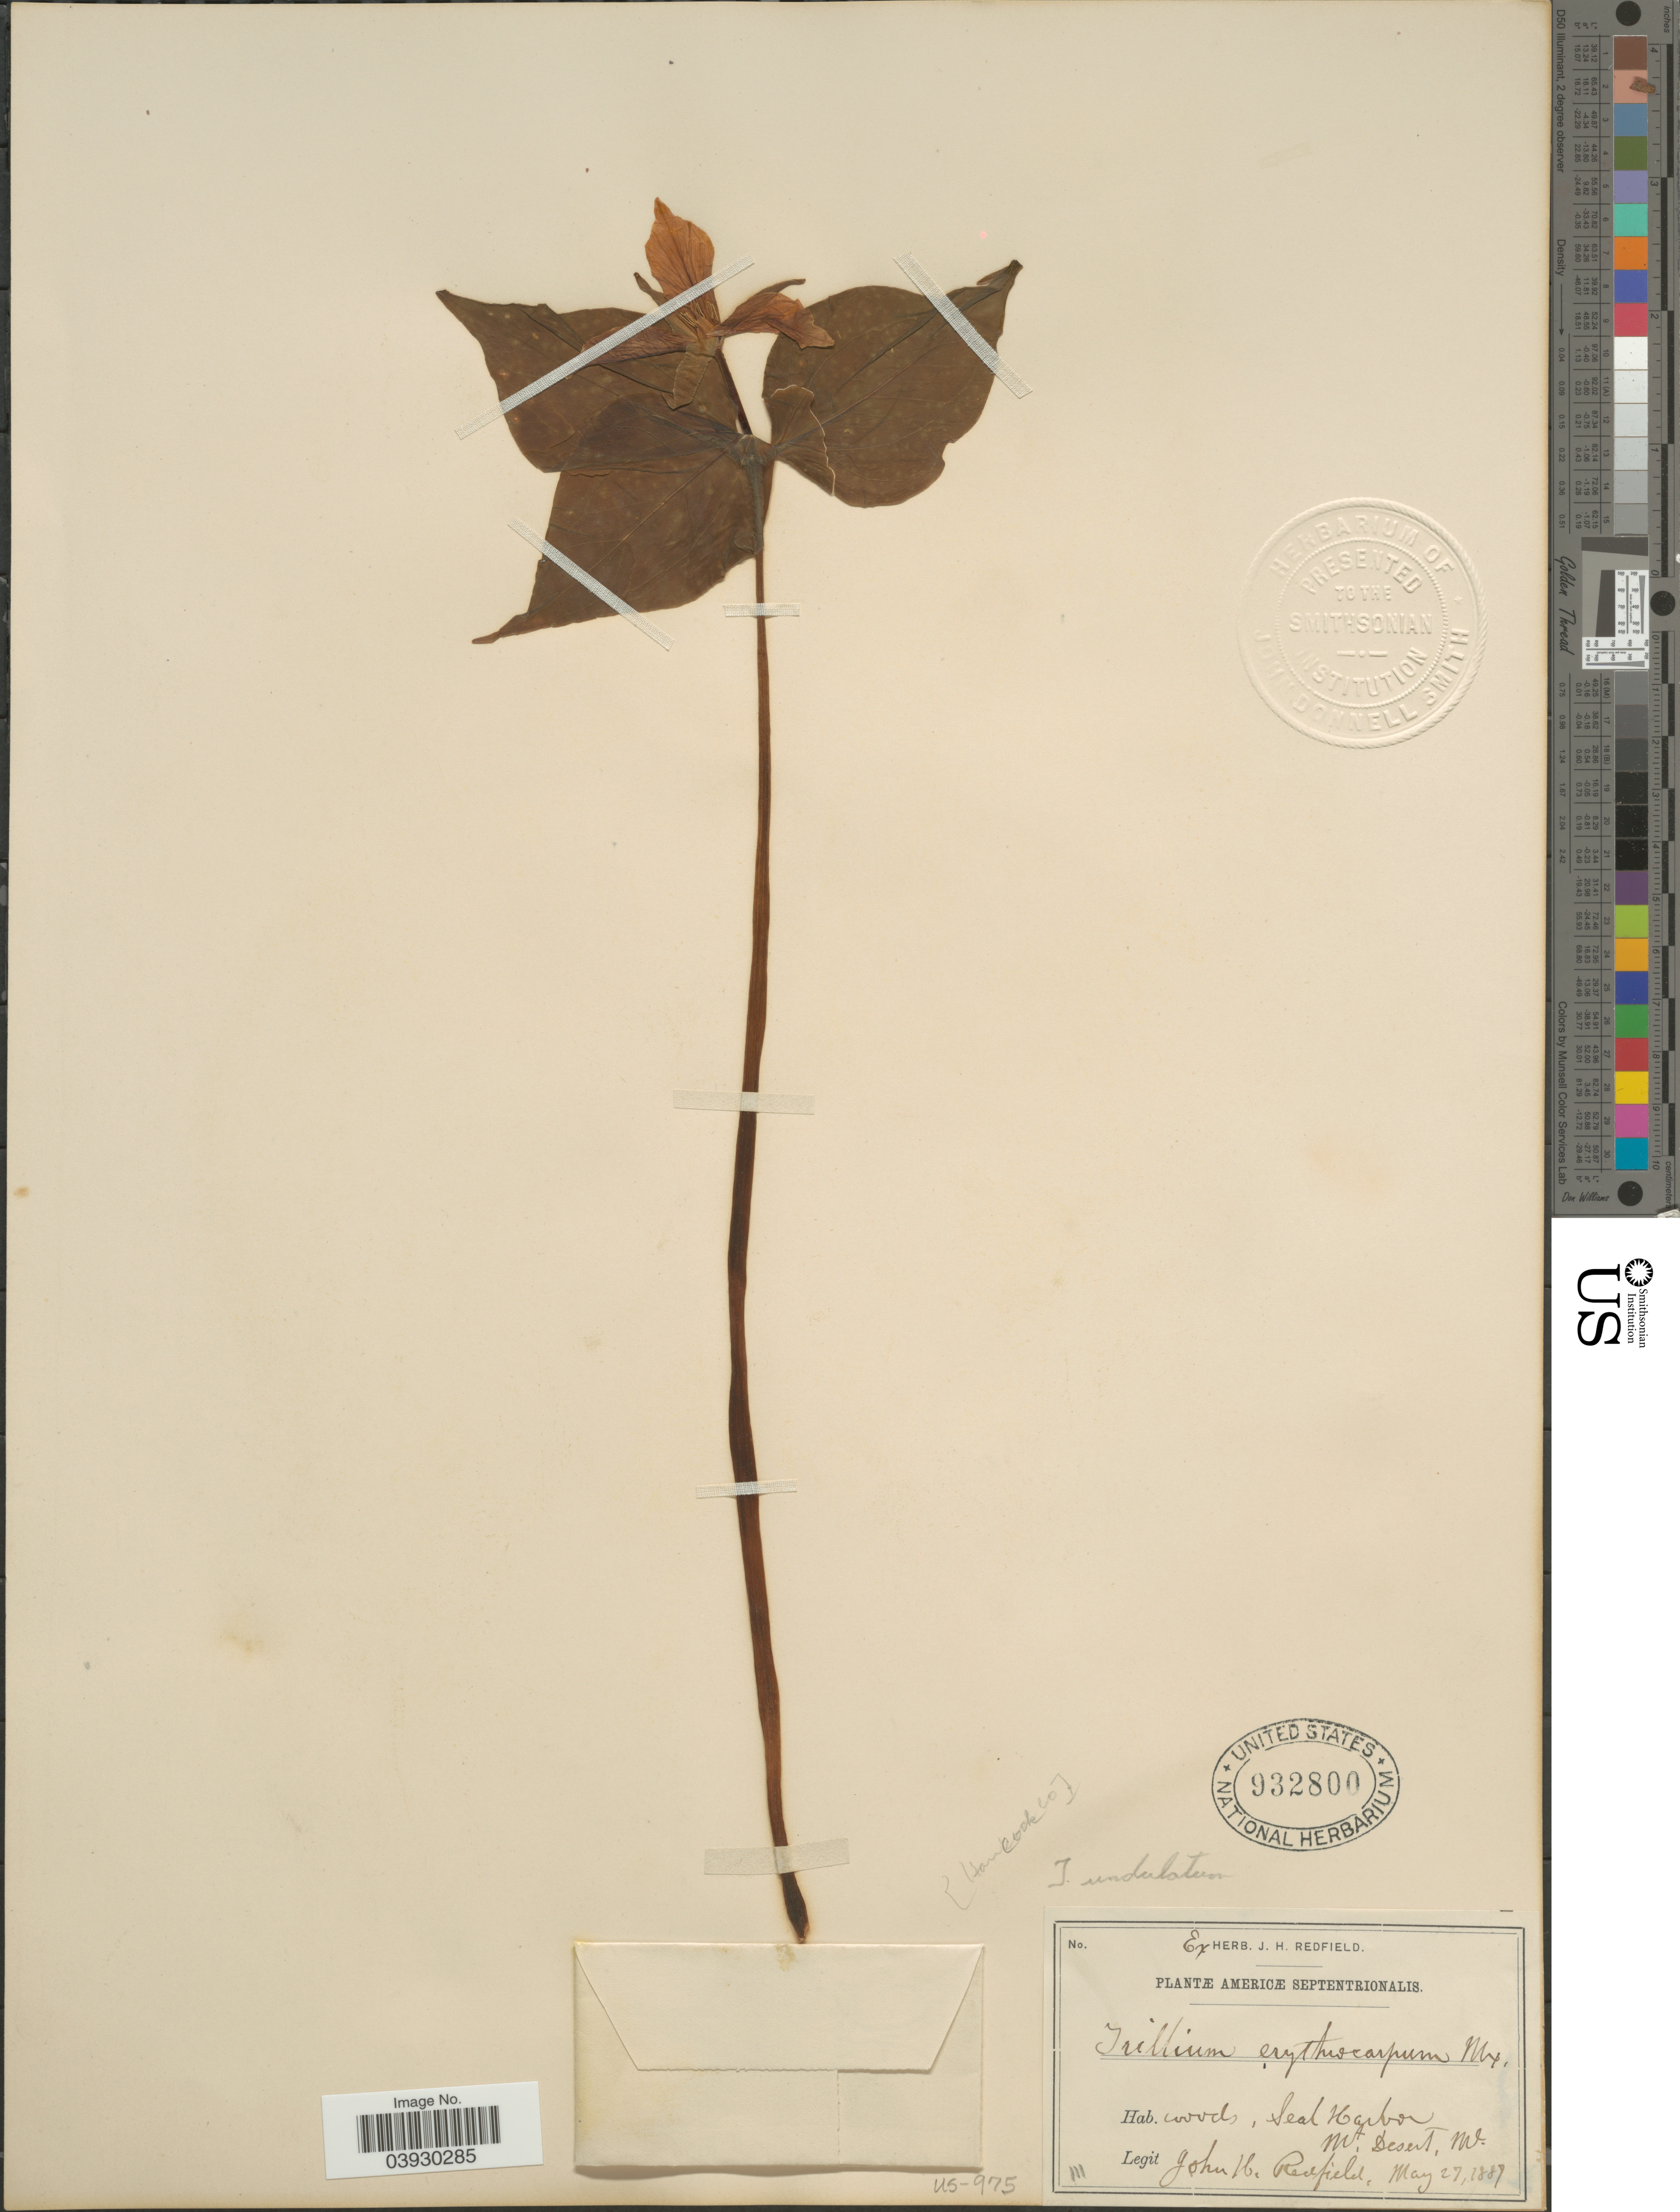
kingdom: Plantae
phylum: Tracheophyta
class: Liliopsida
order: Liliales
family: Melanthiaceae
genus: Trillium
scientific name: Trillium undulatum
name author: Willd.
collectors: J. Redfield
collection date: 1887-05-27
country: United States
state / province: Maine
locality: Americæ Septentrionalis. Seal Harbor Mt. Desert. Hancook Co.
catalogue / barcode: US 932800